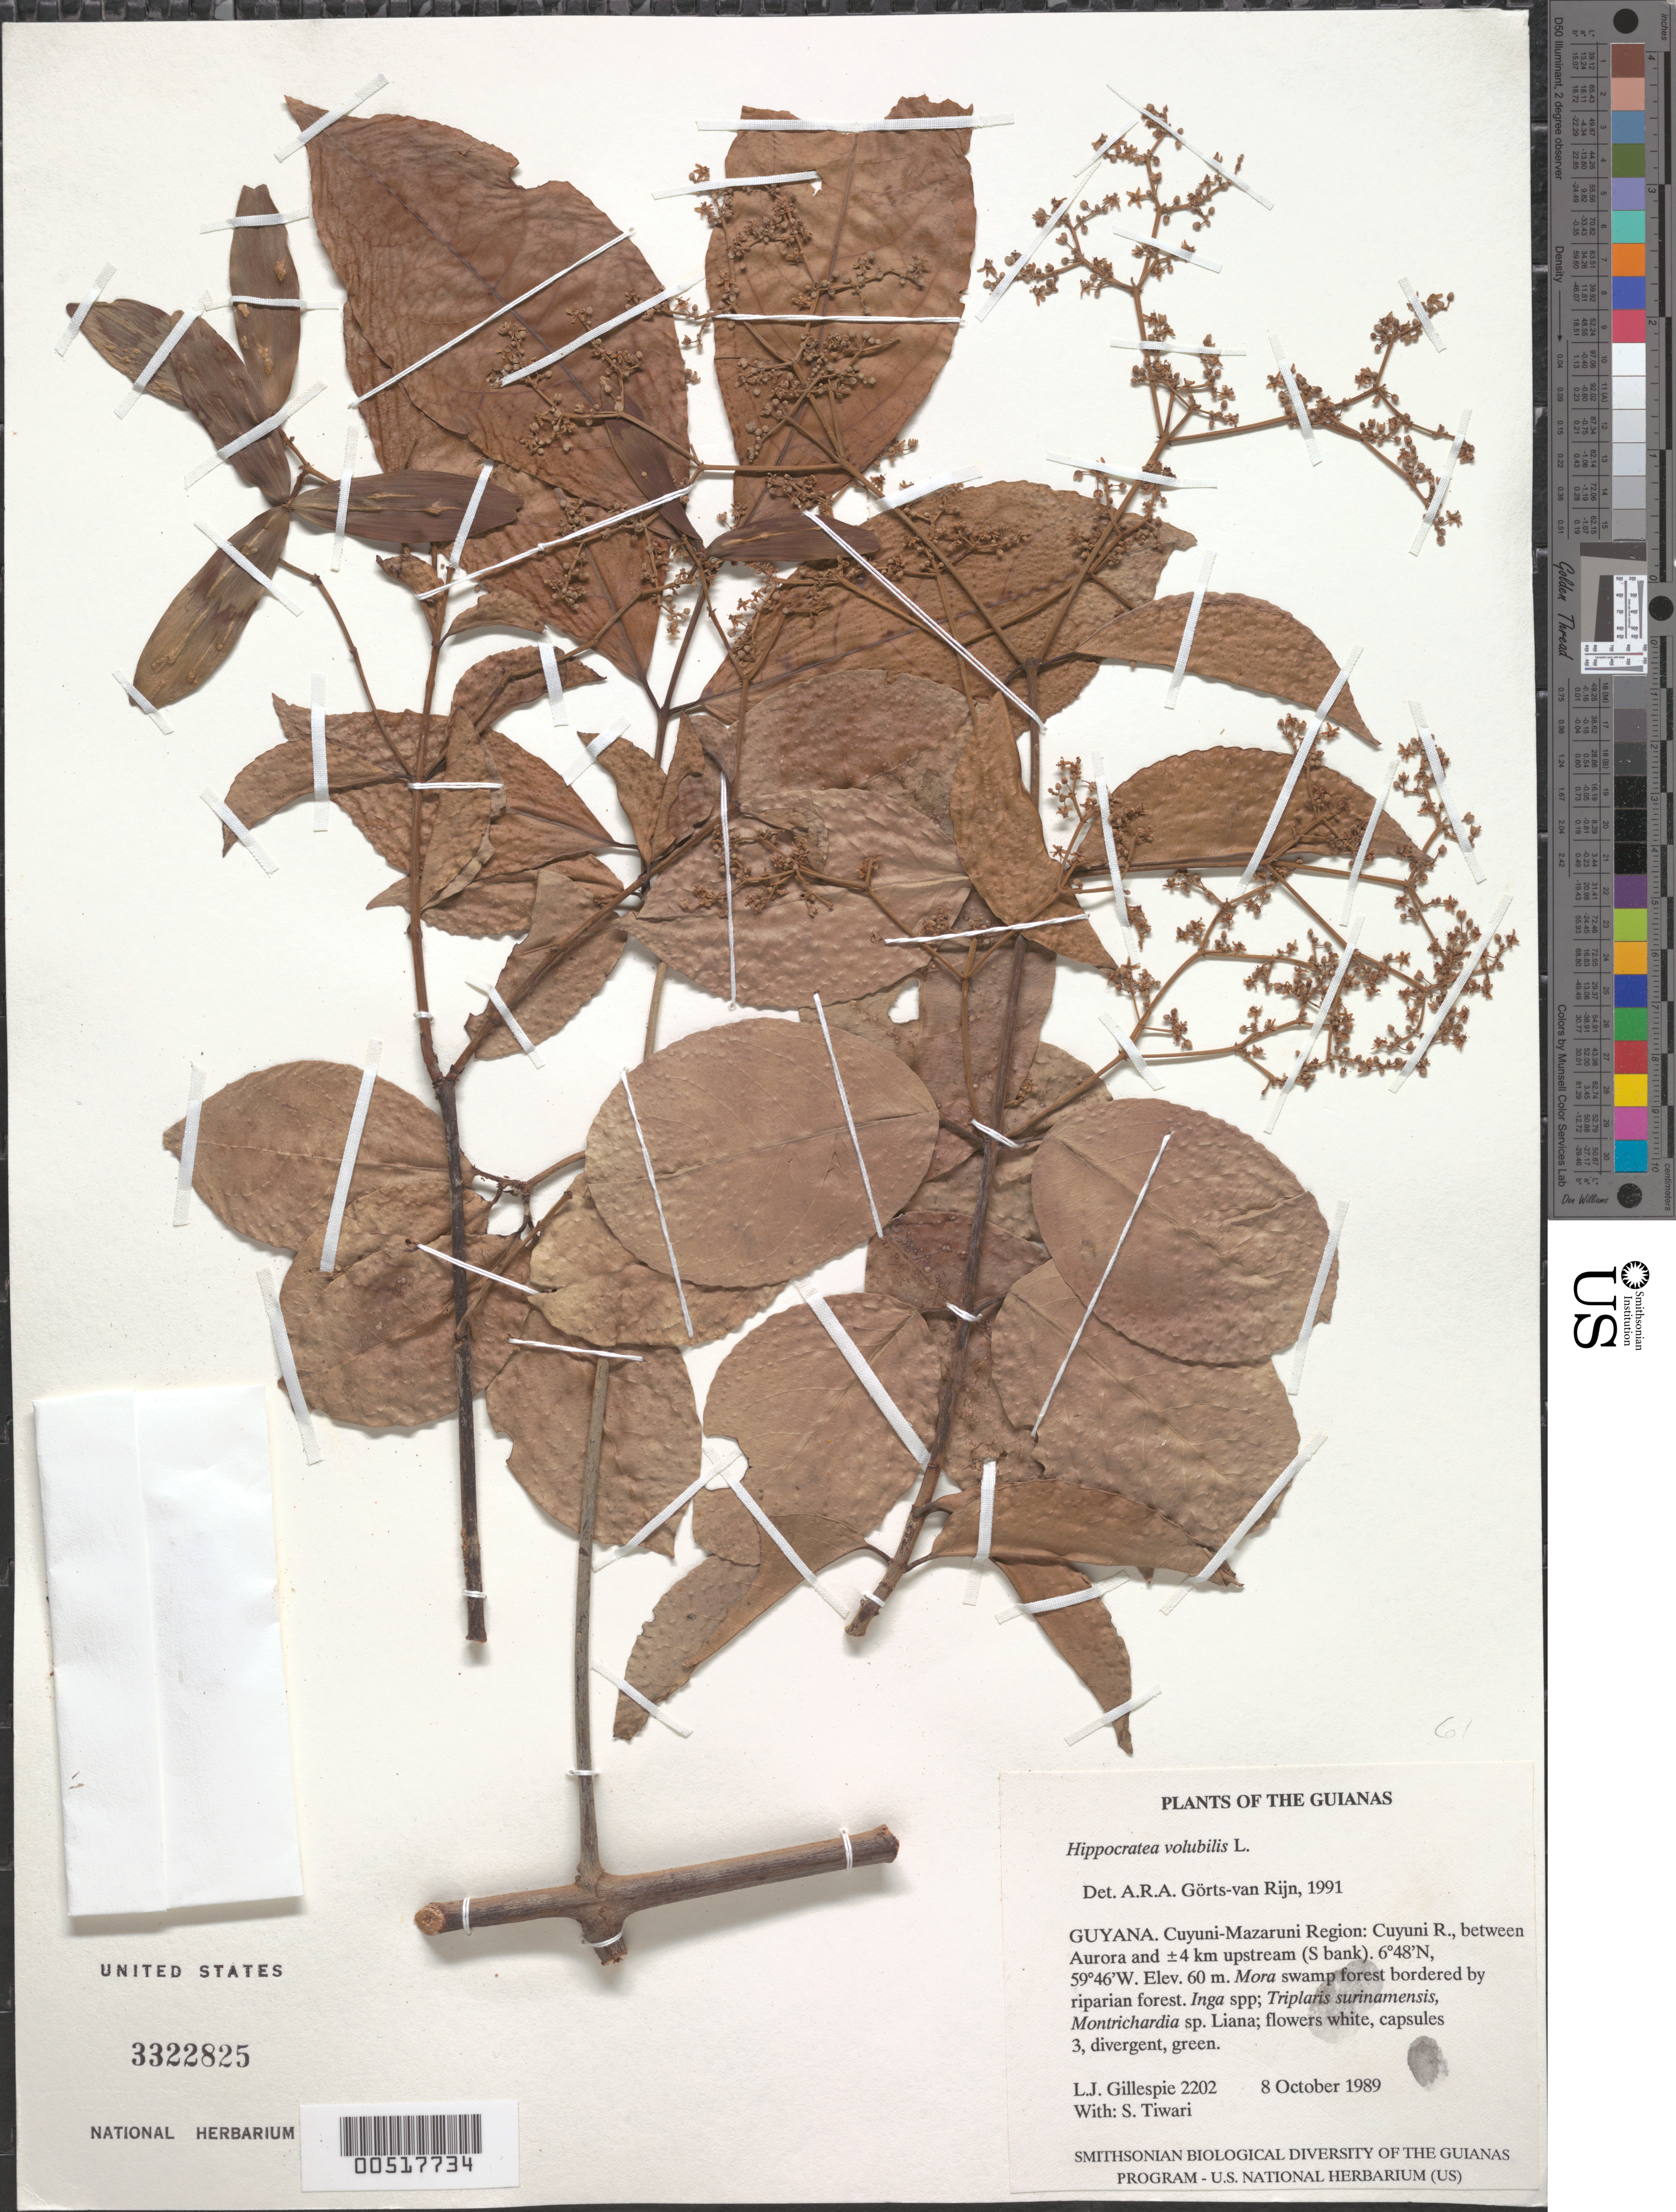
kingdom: Plantae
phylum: Tracheophyta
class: Magnoliopsida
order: Celastrales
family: Celastraceae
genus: Hippocratea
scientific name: Hippocratea volubilis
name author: L.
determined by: Görts-van Rijn, A. R. A.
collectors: L. J. Gillespie & S. Tiwari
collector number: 2202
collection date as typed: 8 October 1989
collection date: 1989-10-08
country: Guyana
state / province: Cuyuni-Mazaruni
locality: Cuyuni R., between Aurora and ±4 km upstream (S bank)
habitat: Mora swamp forest bordered by riparian forest. Inga spp; Triplaris surinamensis, Montrichardia sp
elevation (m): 60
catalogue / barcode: US 3322825